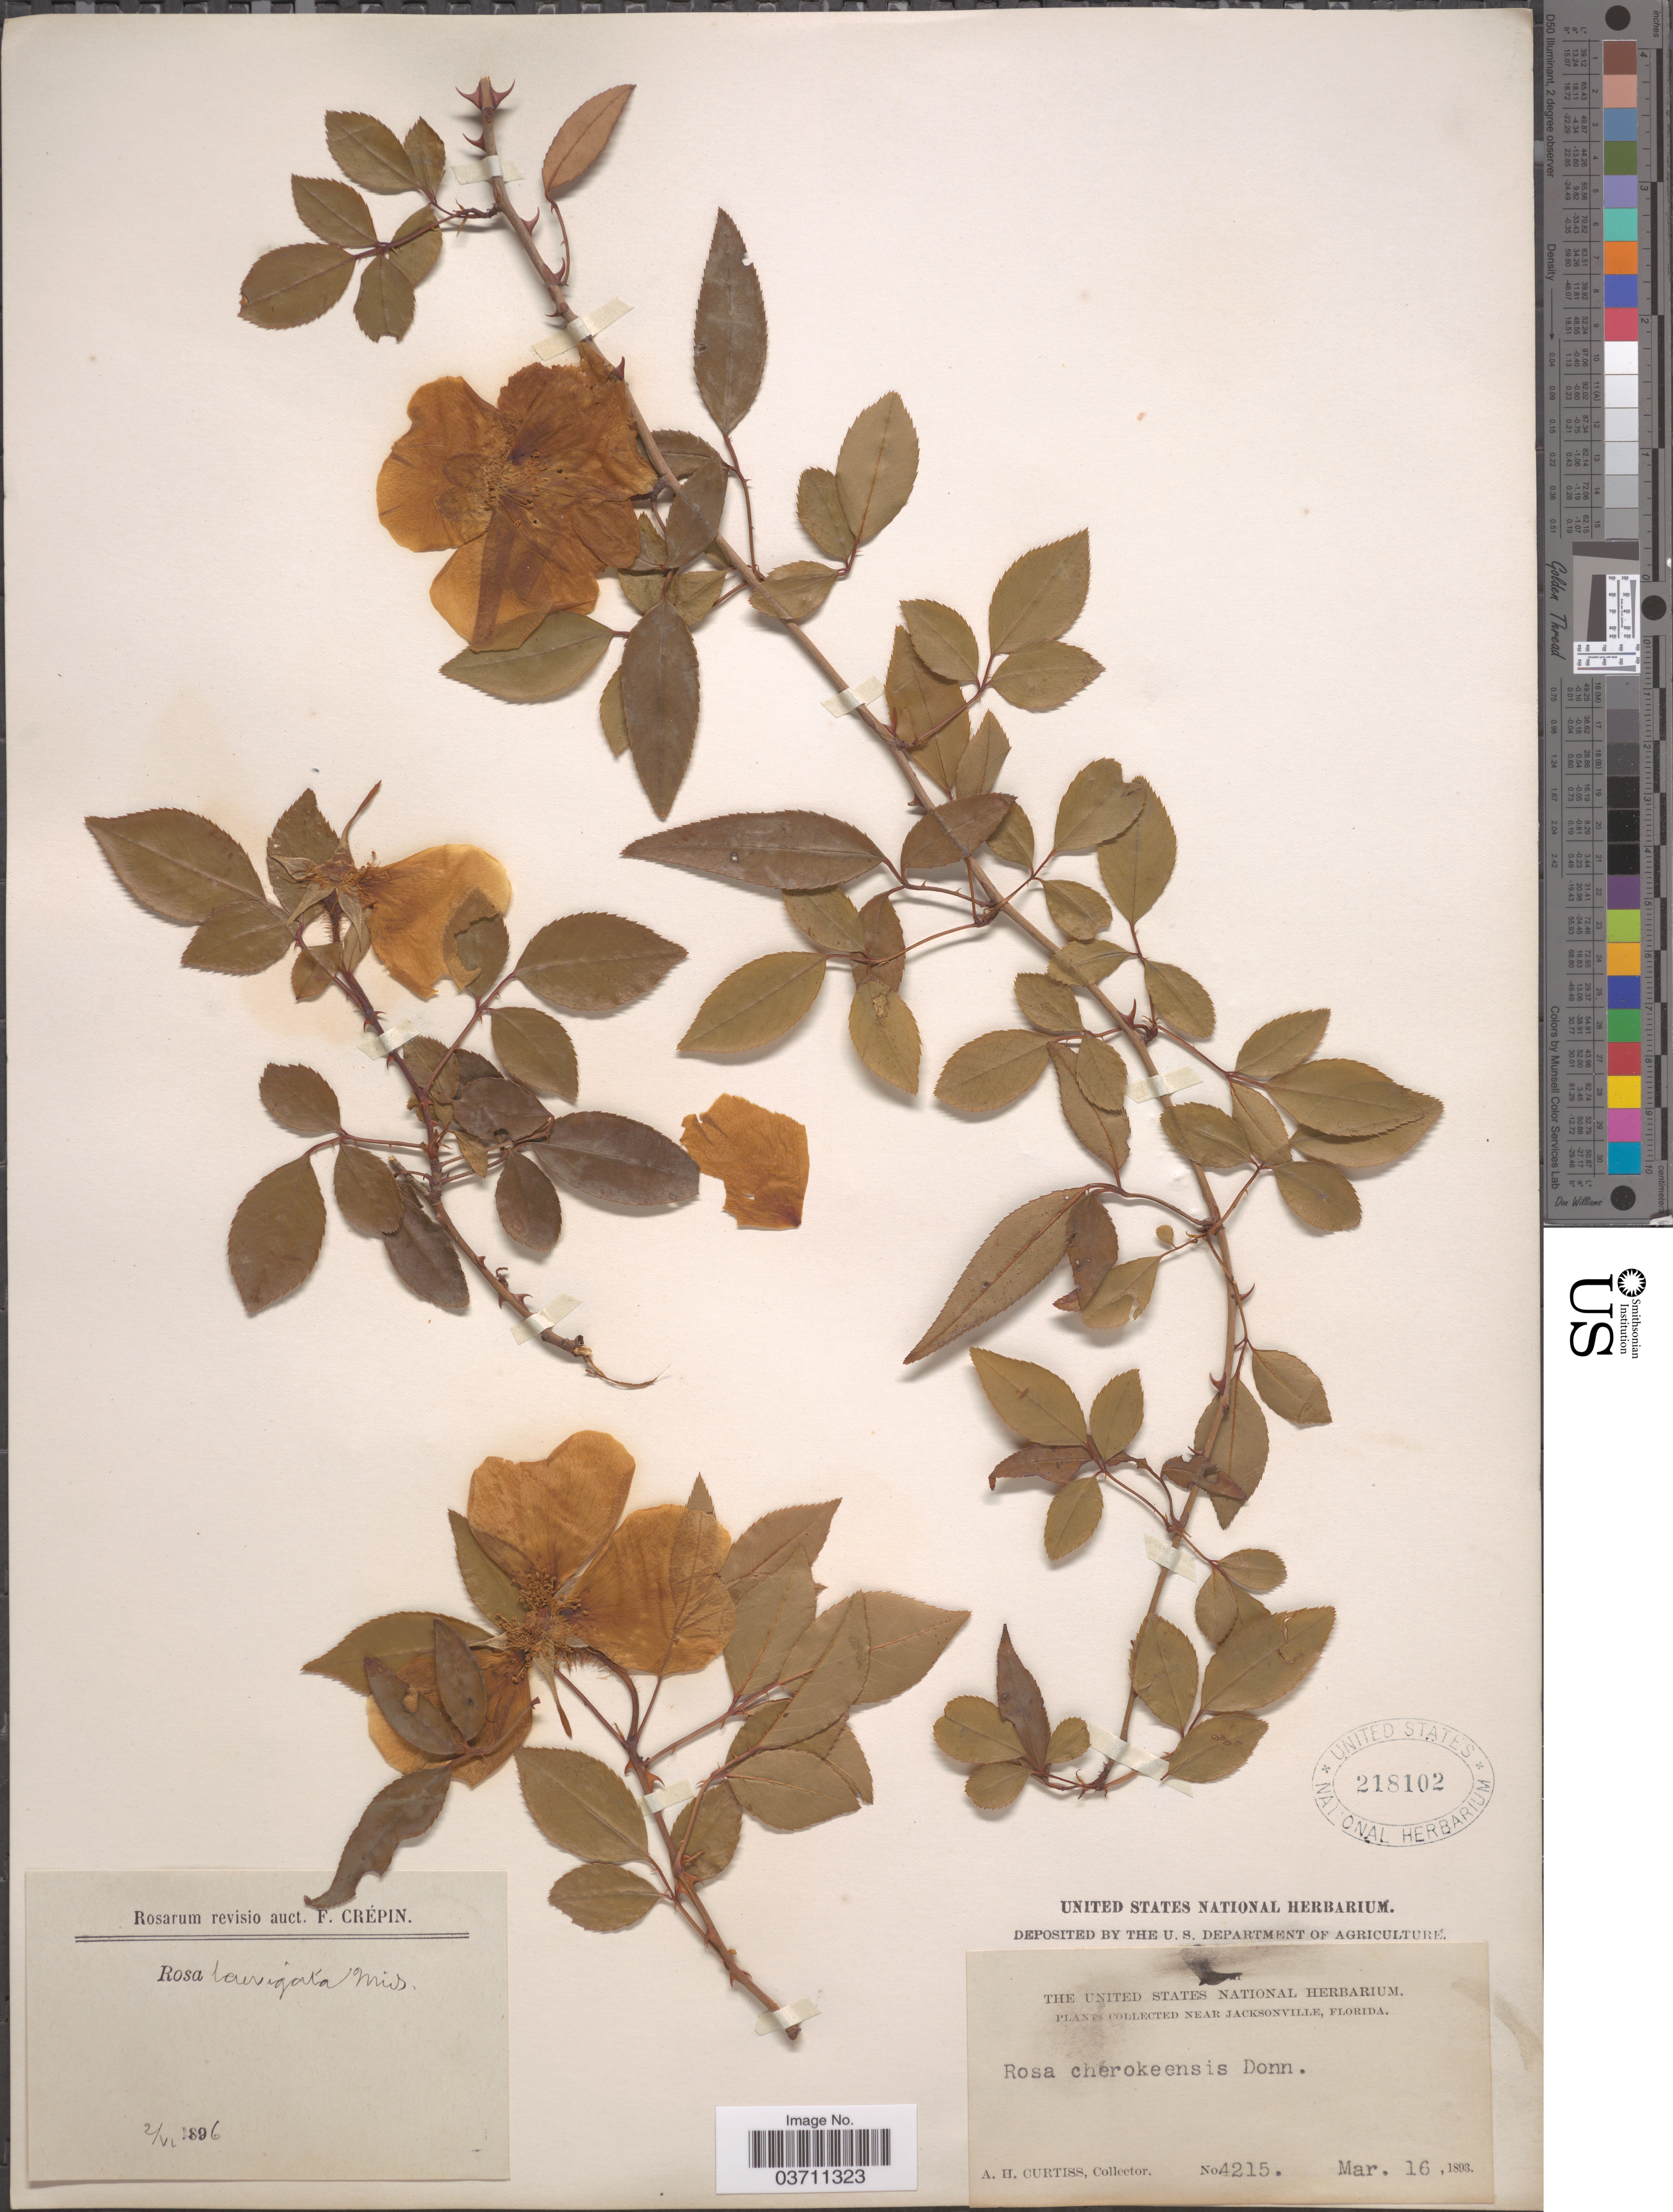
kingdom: Plantae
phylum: Tracheophyta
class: Magnoliopsida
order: Rosales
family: Rosaceae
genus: Rosa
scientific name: Rosa laevigata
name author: Michx.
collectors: A. H. Curtiss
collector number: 4215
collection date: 1893-03-16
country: United States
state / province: Florida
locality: Near Jacksonville.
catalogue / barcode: US 218102